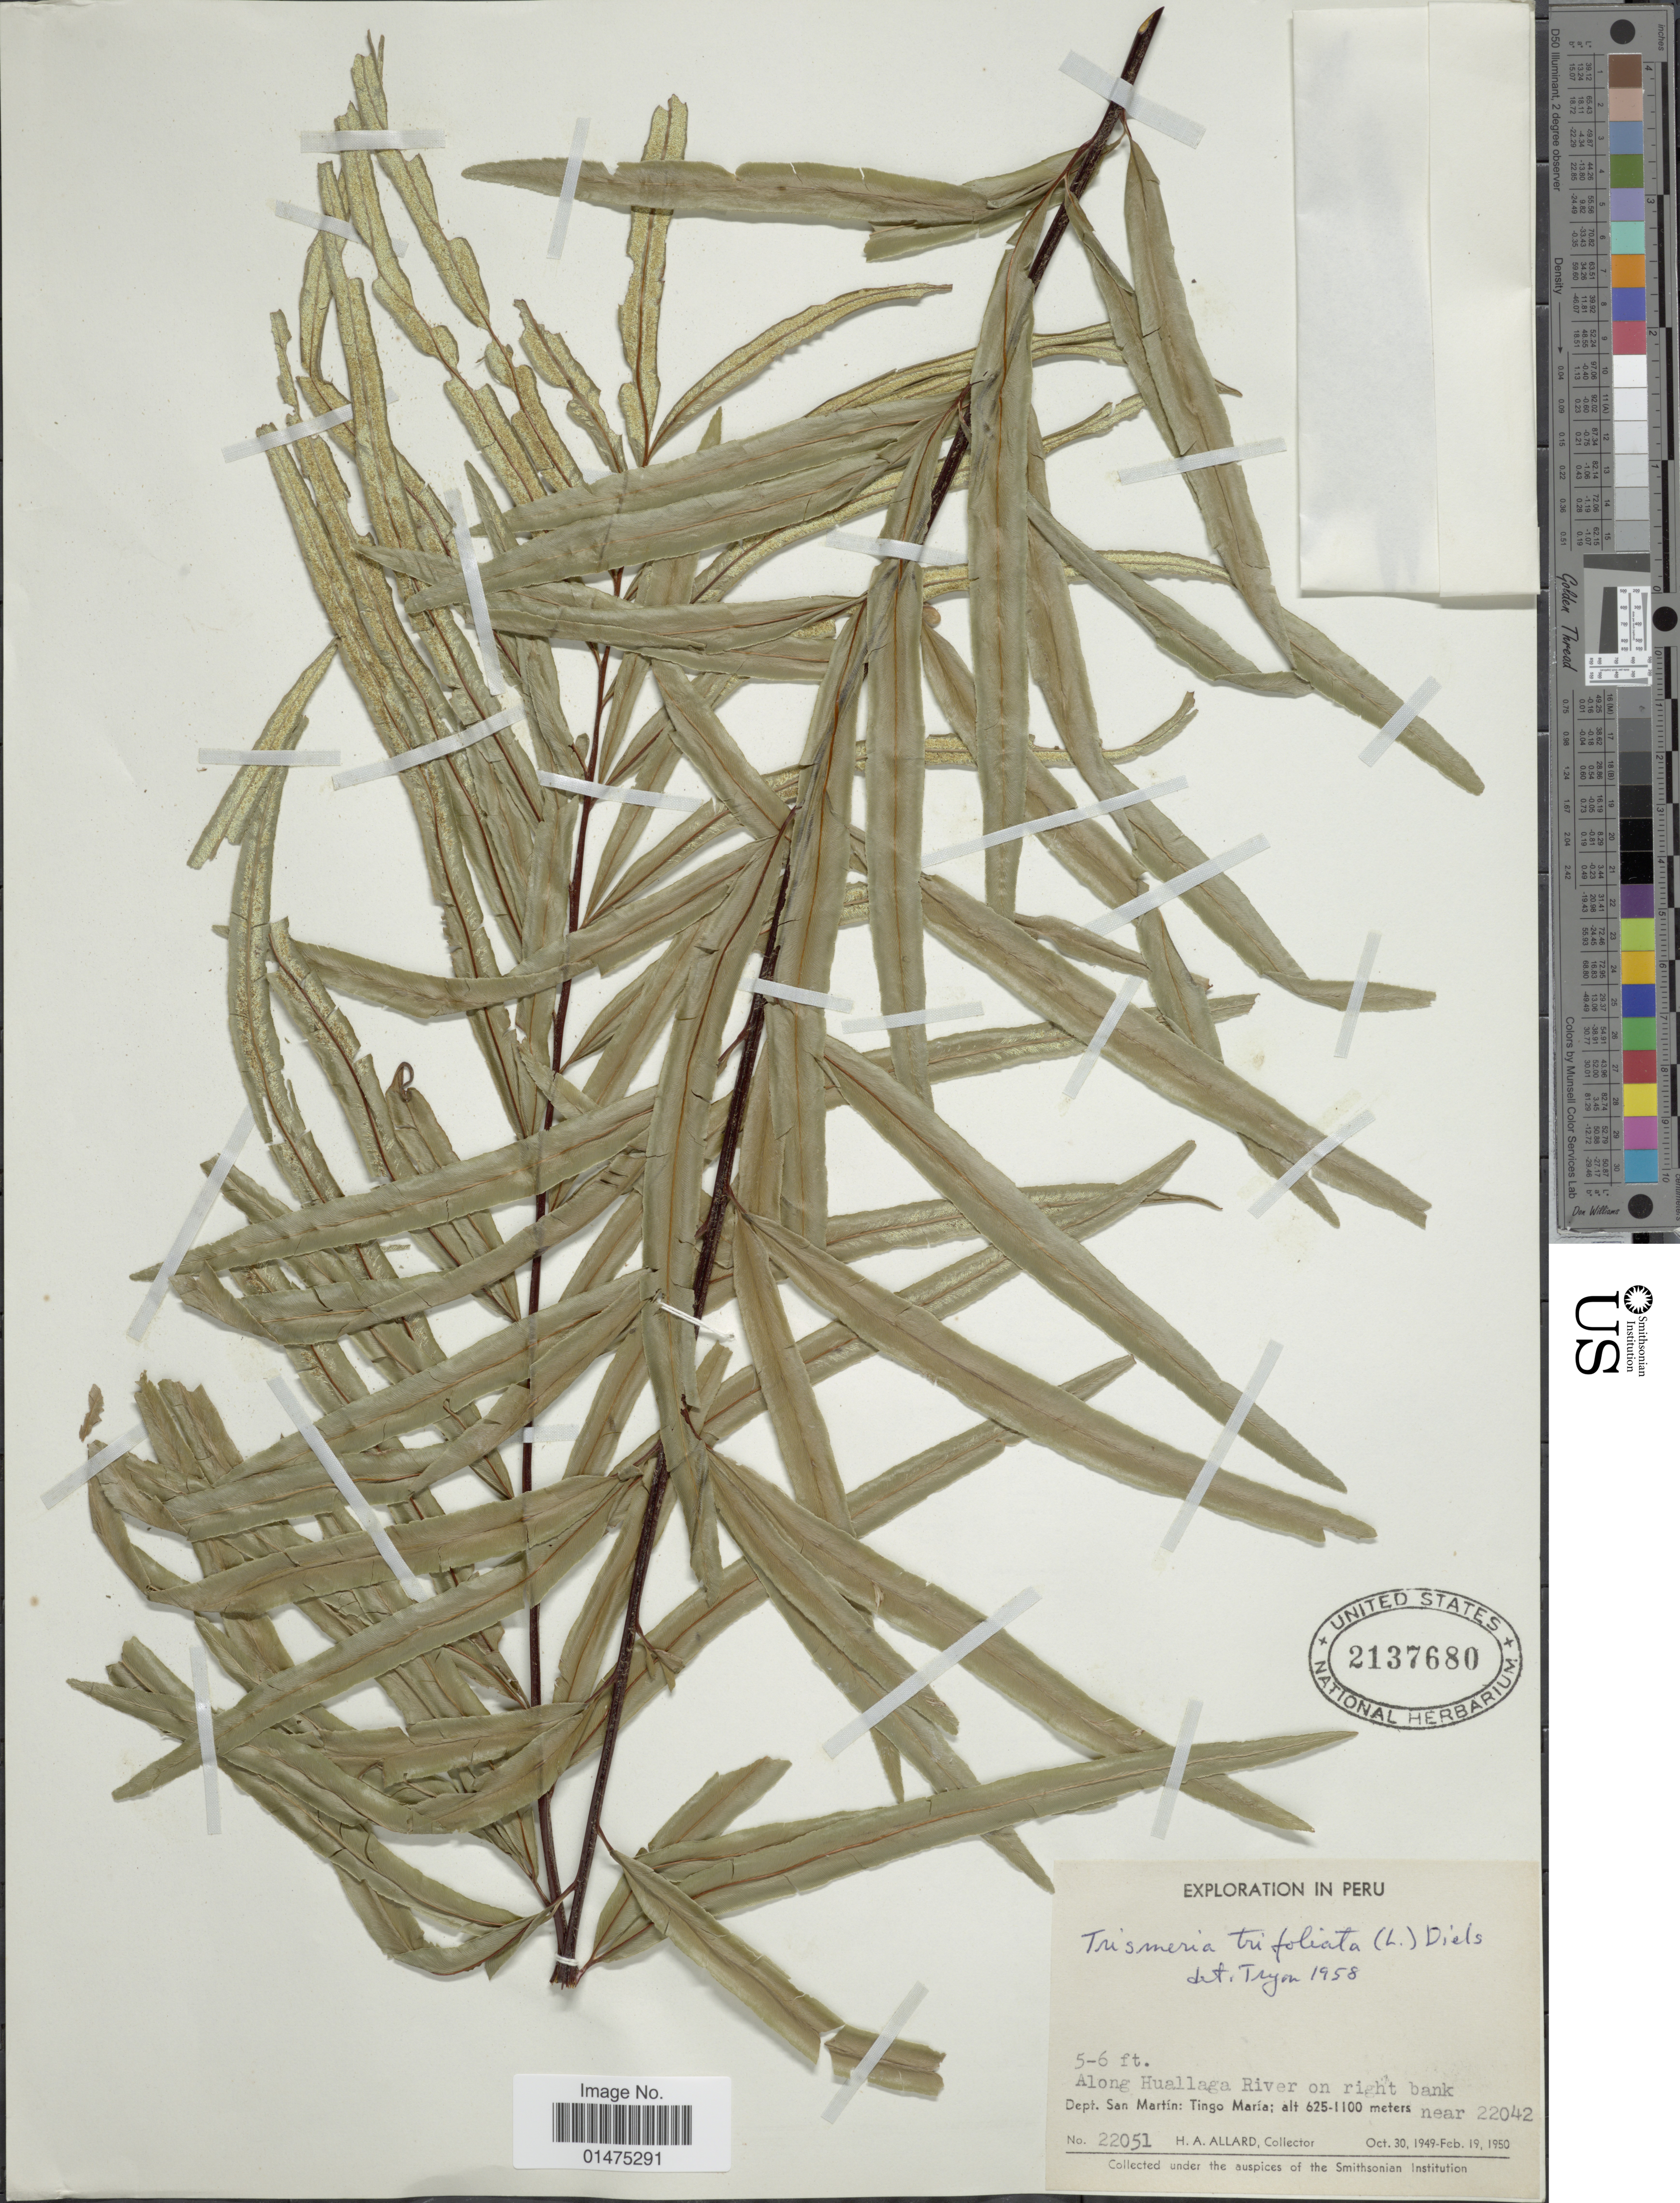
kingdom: Plantae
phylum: Tracheophyta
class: Polypodiopsida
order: Polypodiales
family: Pteridaceae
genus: Pityrogramma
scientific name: Pityrogramma trifoliata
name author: (L.) R.M. Tryon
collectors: H. A. Allard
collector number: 22051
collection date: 1949-10-30/1950-02-19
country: Peru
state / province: San Martín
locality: Along Huallaga River on right bank, Tingo Maria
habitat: along river on right bank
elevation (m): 625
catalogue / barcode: US 2137680